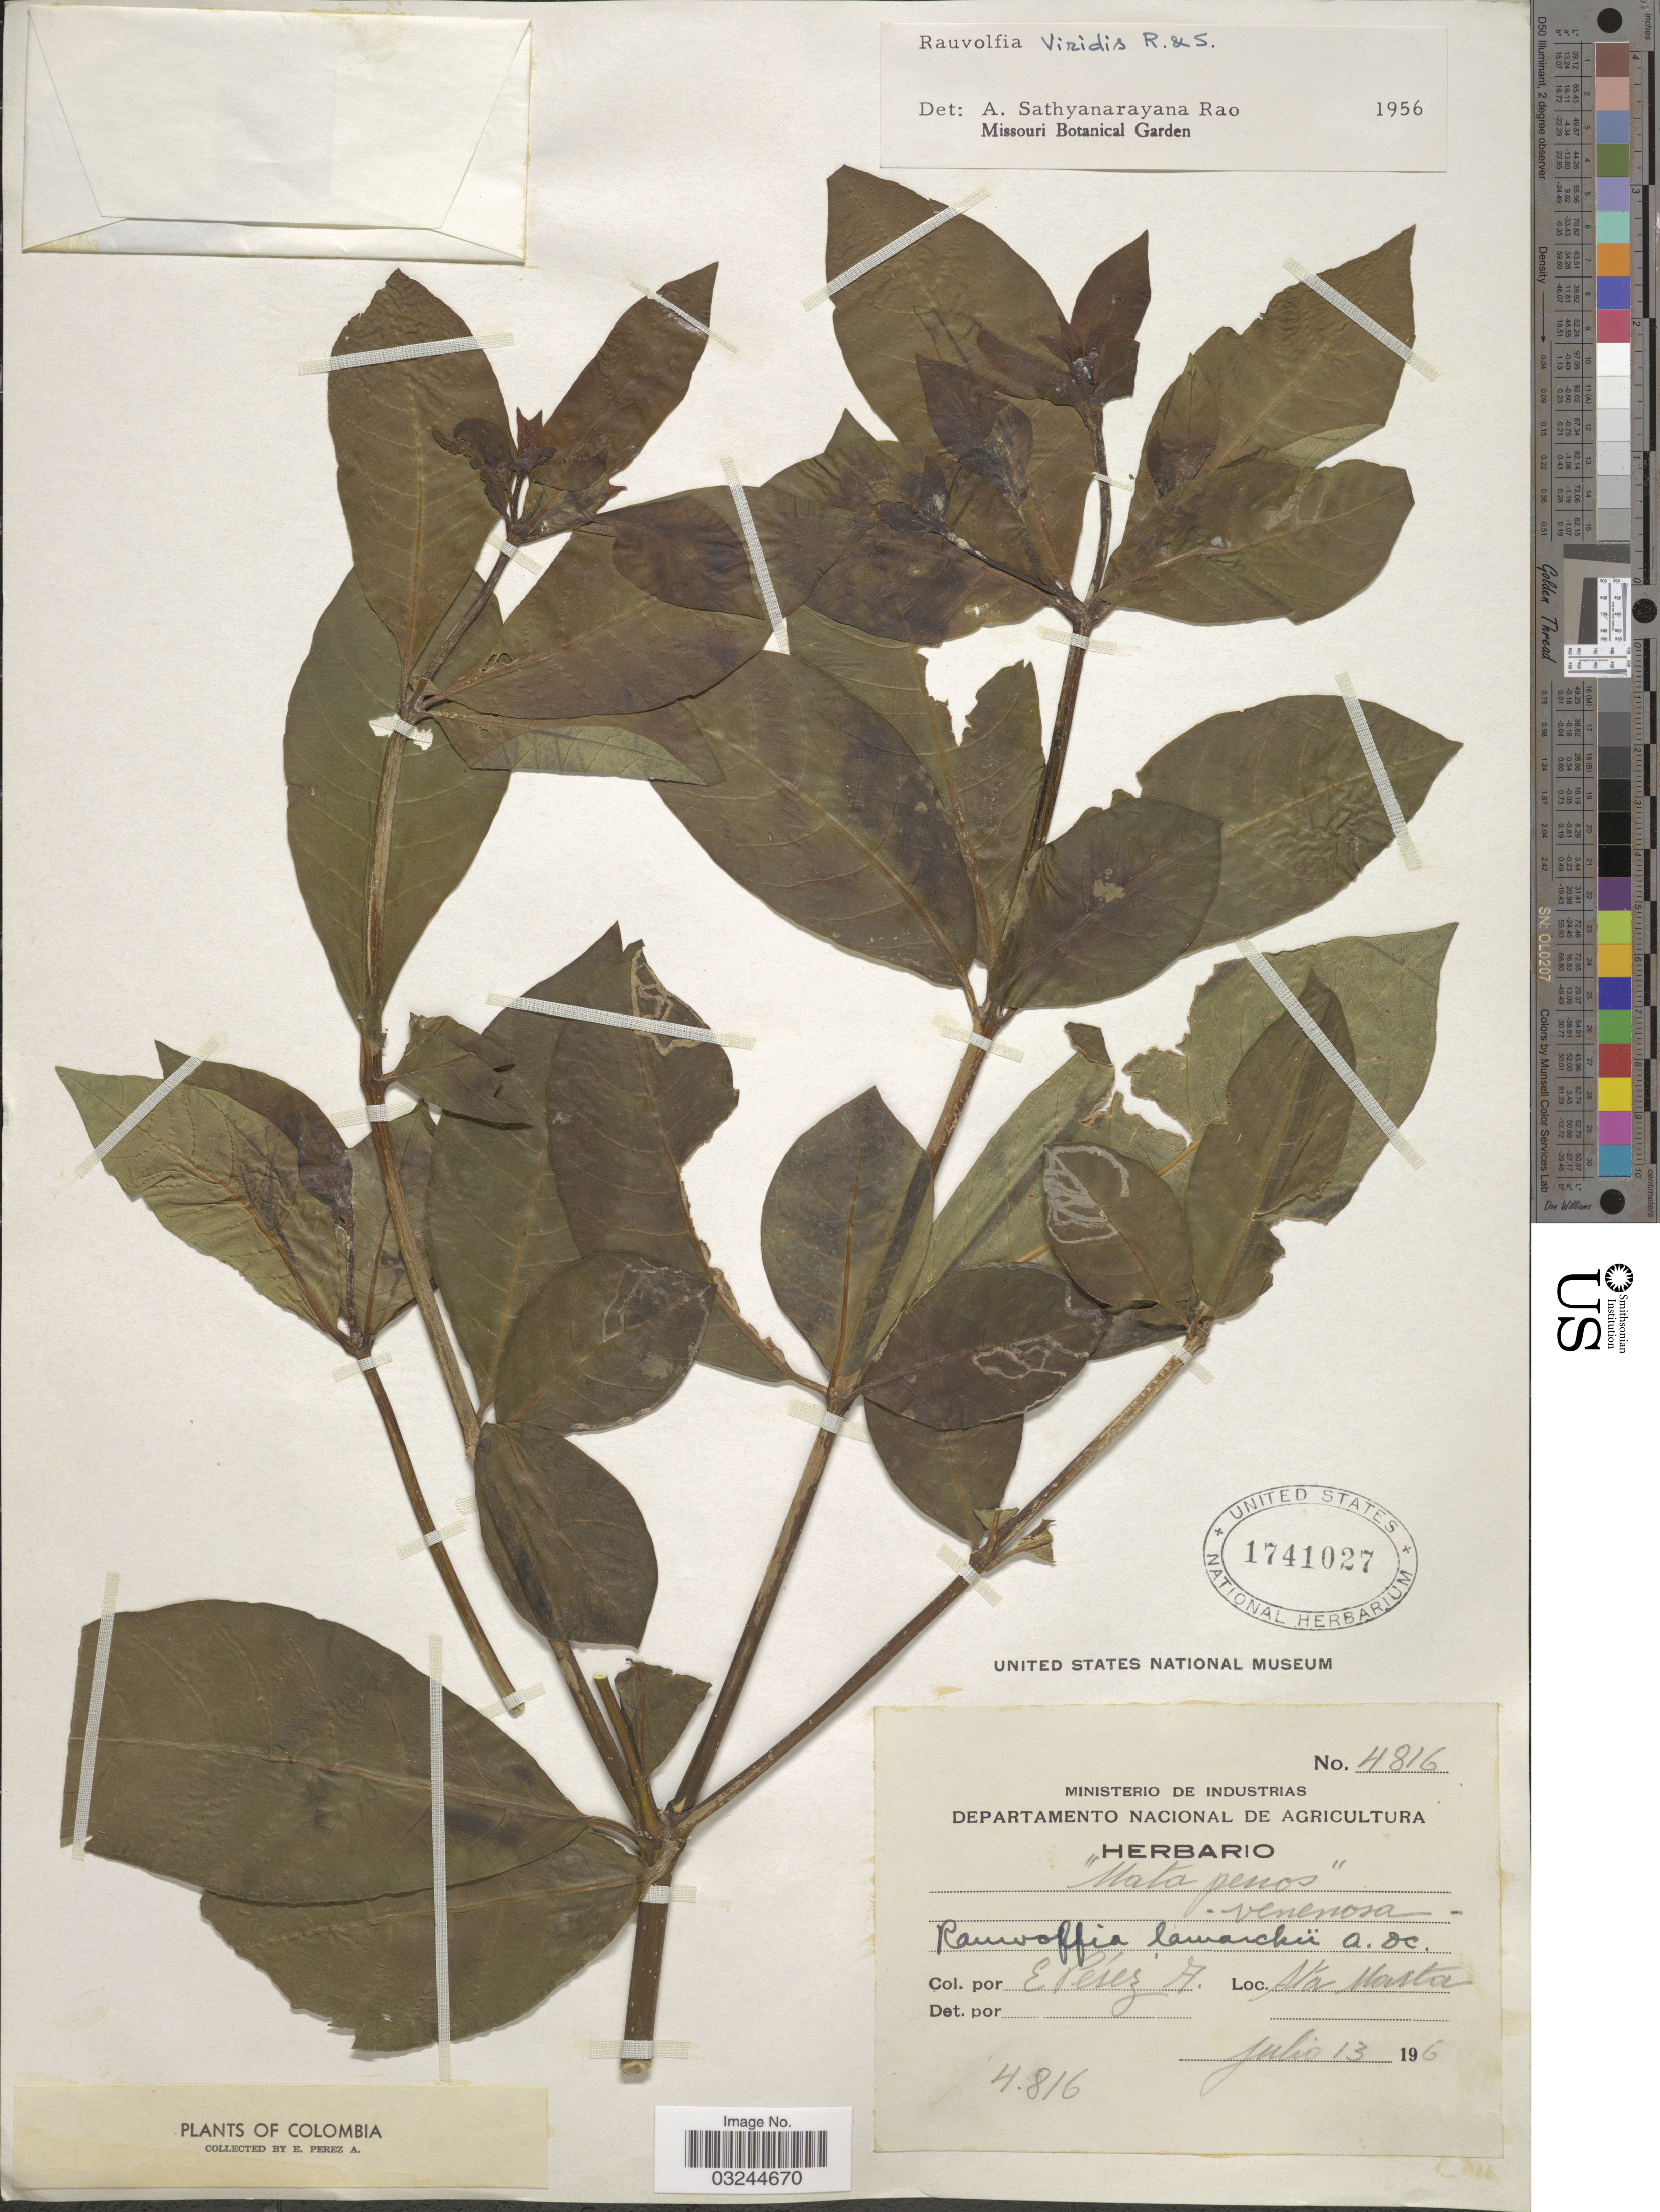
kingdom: Plantae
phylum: Tracheophyta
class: Magnoliopsida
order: Gentianales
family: Apocynaceae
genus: Rauvolfia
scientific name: Rauvolfia viridis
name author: Willd. ex Roem. & Schult.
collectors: E. Pérez Arbeláez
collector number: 4816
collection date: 1916-07-13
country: Colombia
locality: Sta. Marta.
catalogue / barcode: US 1741027